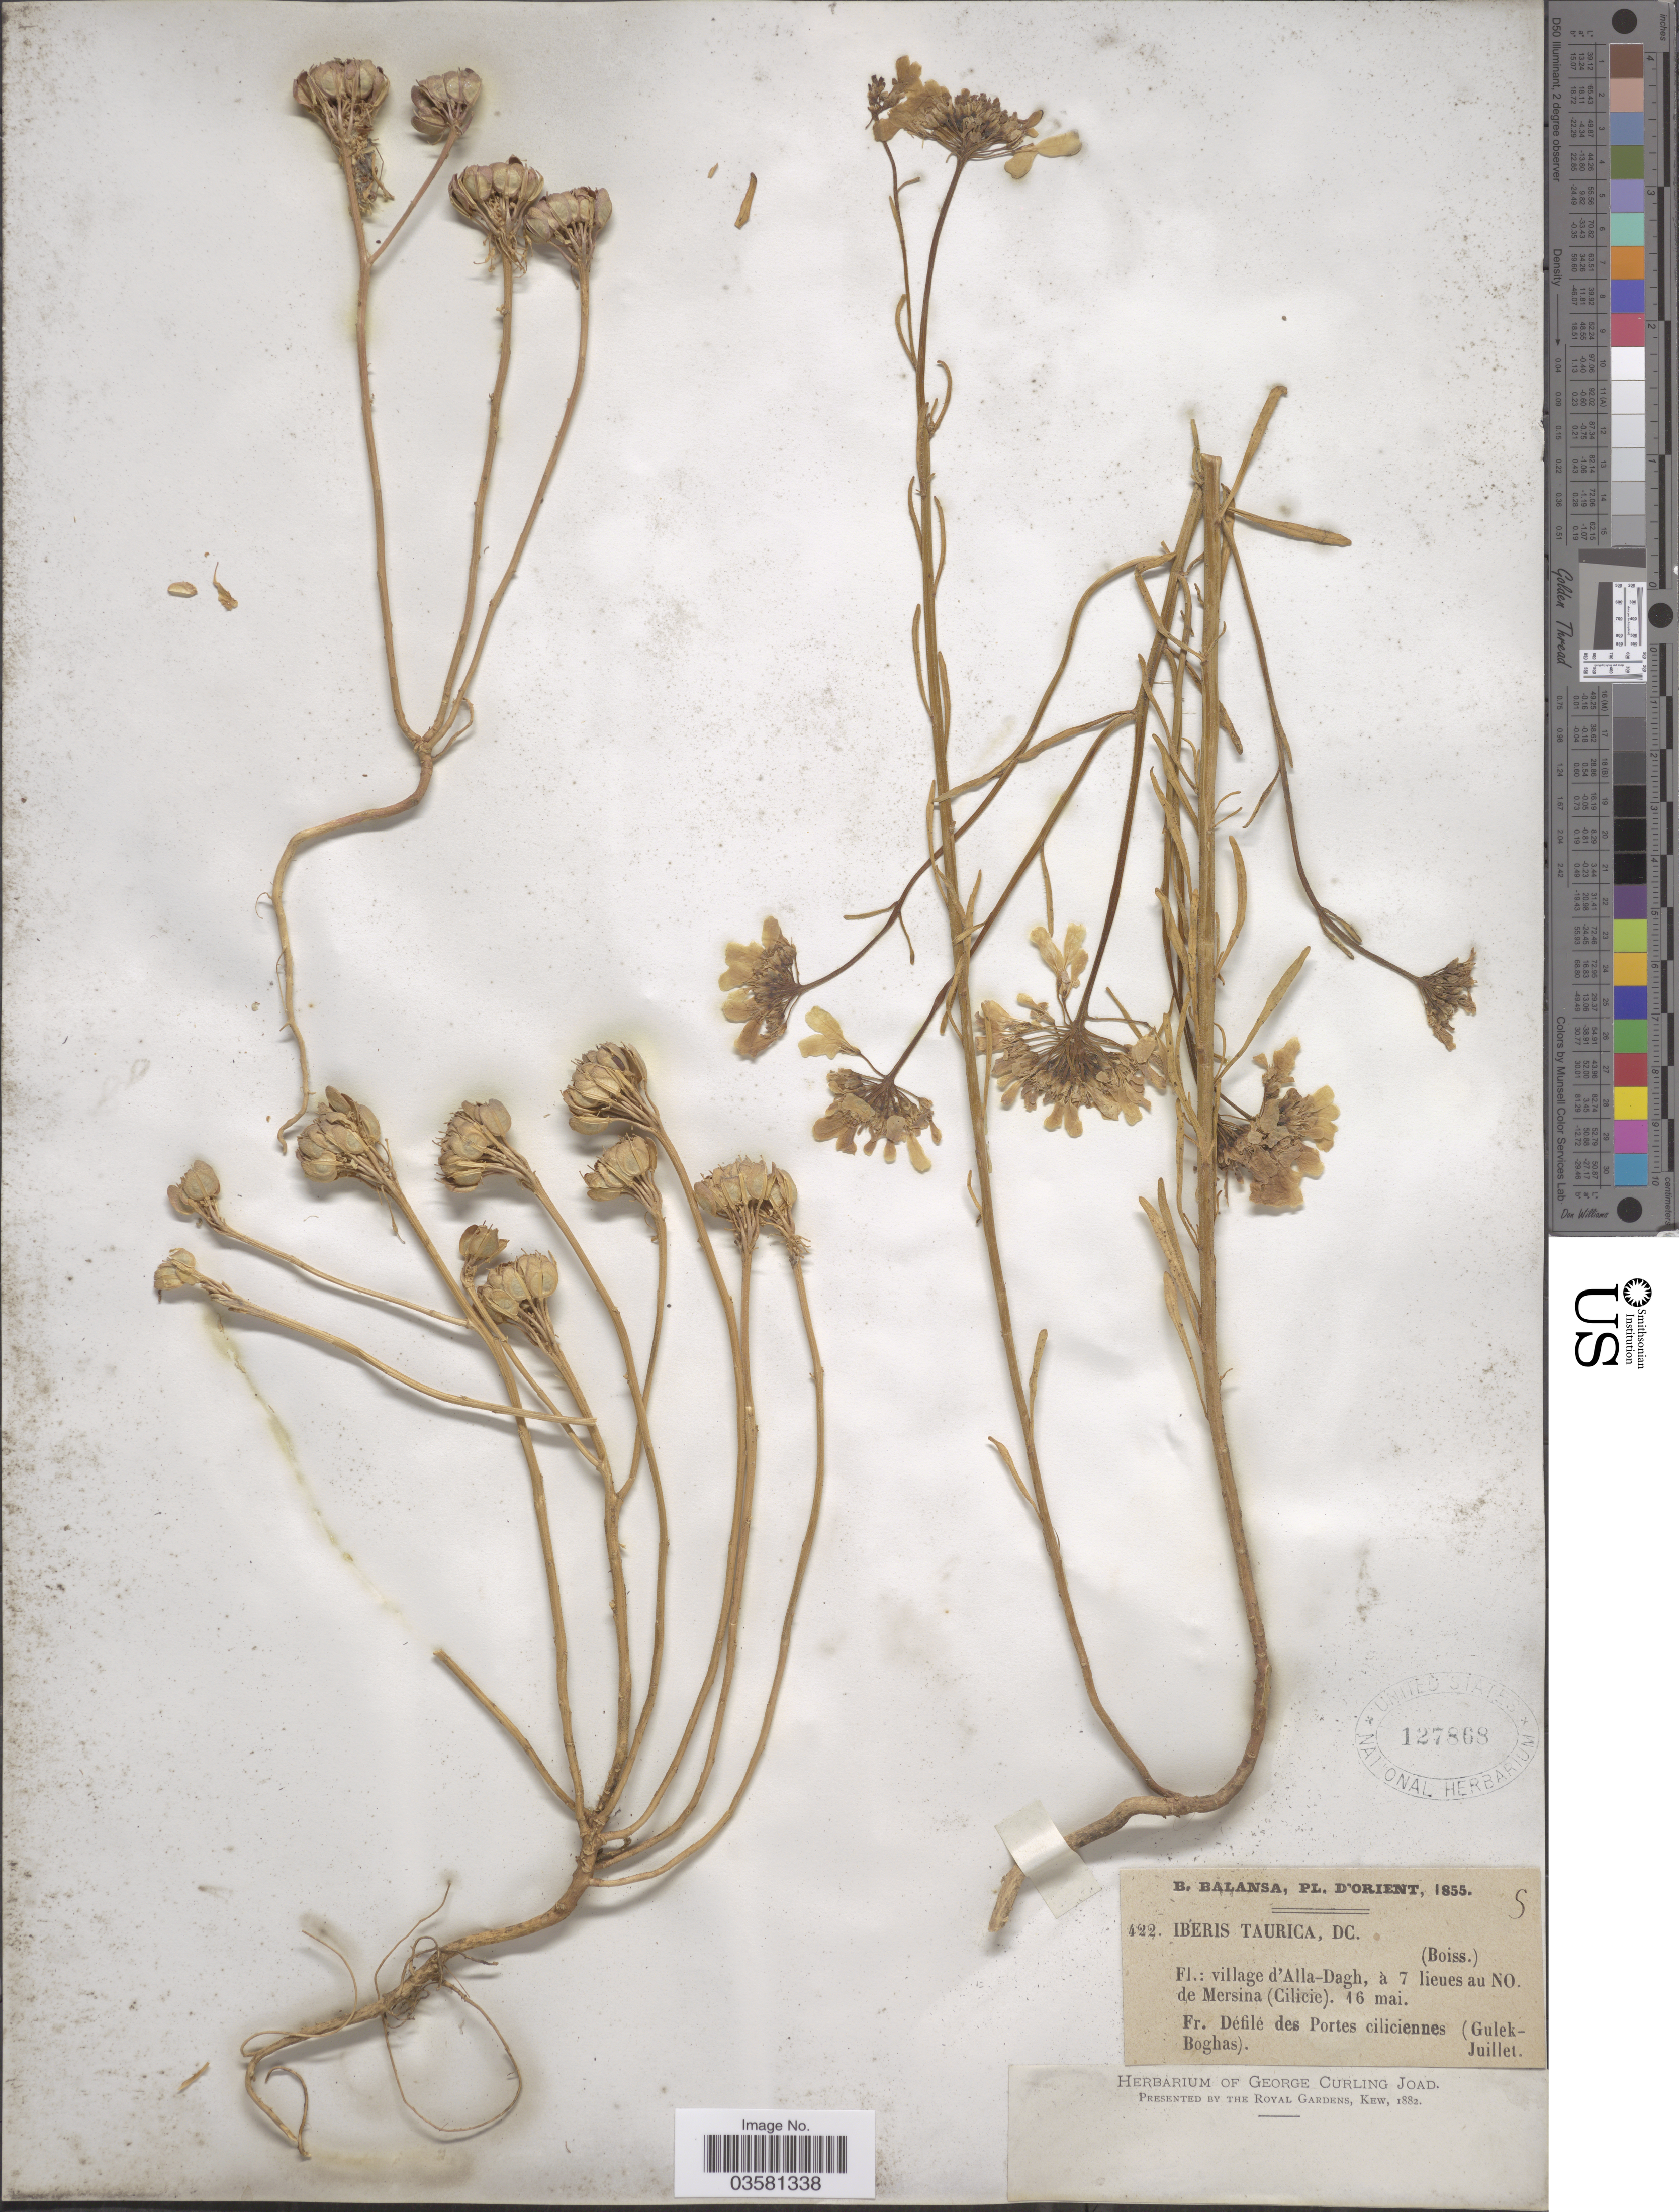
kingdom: Plantae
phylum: Tracheophyta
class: Magnoliopsida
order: Brassicales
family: Brassicaceae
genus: Iberis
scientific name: Iberis taurica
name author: DC.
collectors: B. Balansa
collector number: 422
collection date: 1855-05-16/1855-07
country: Turkey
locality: Orient. Village d'Alla-Dagh, à 7 lieues au NO. de Mersina (Cilicie). Défilé des Portes ciliciennes (Gulek-Boghas).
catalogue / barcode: US 127868